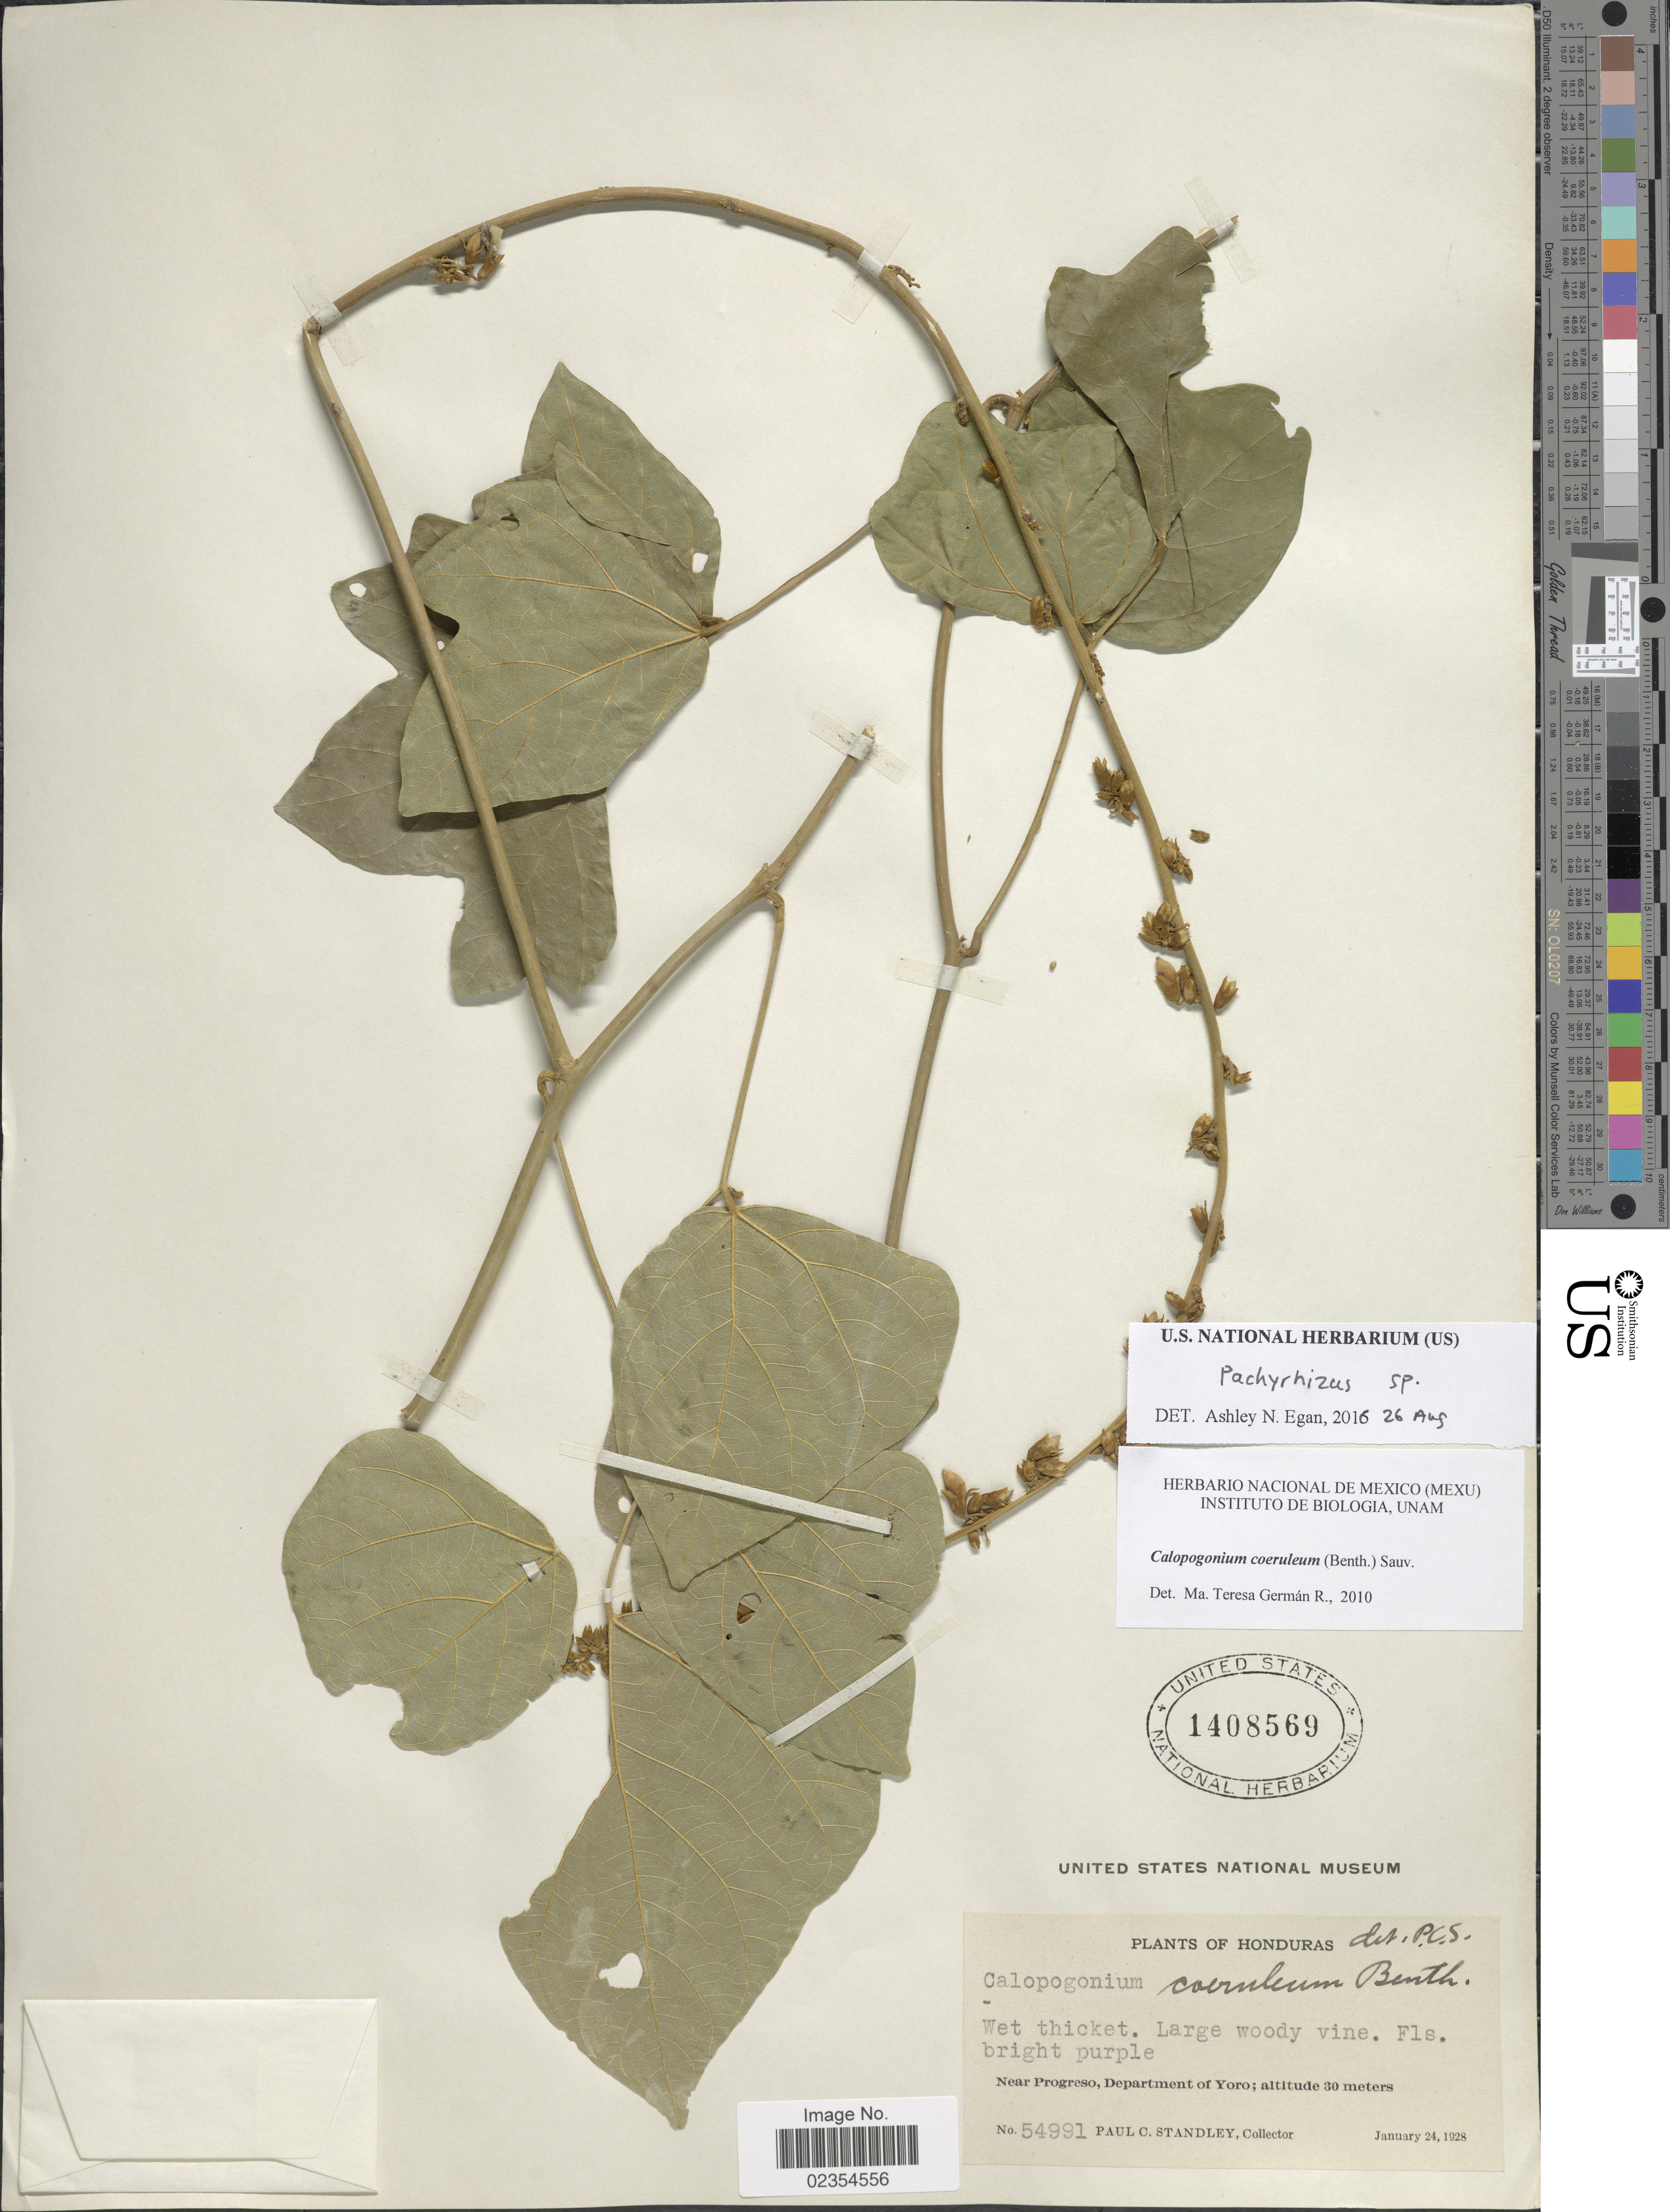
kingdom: Plantae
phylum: Tracheophyta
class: Magnoliopsida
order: Fabales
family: Fabaceae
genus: Pachyrhizus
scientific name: Pachyrhizus sp.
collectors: P. C. Standley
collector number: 54991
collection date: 1928-01-24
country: Honduras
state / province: Yoro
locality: Near Progreso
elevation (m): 30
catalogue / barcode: US 1408569